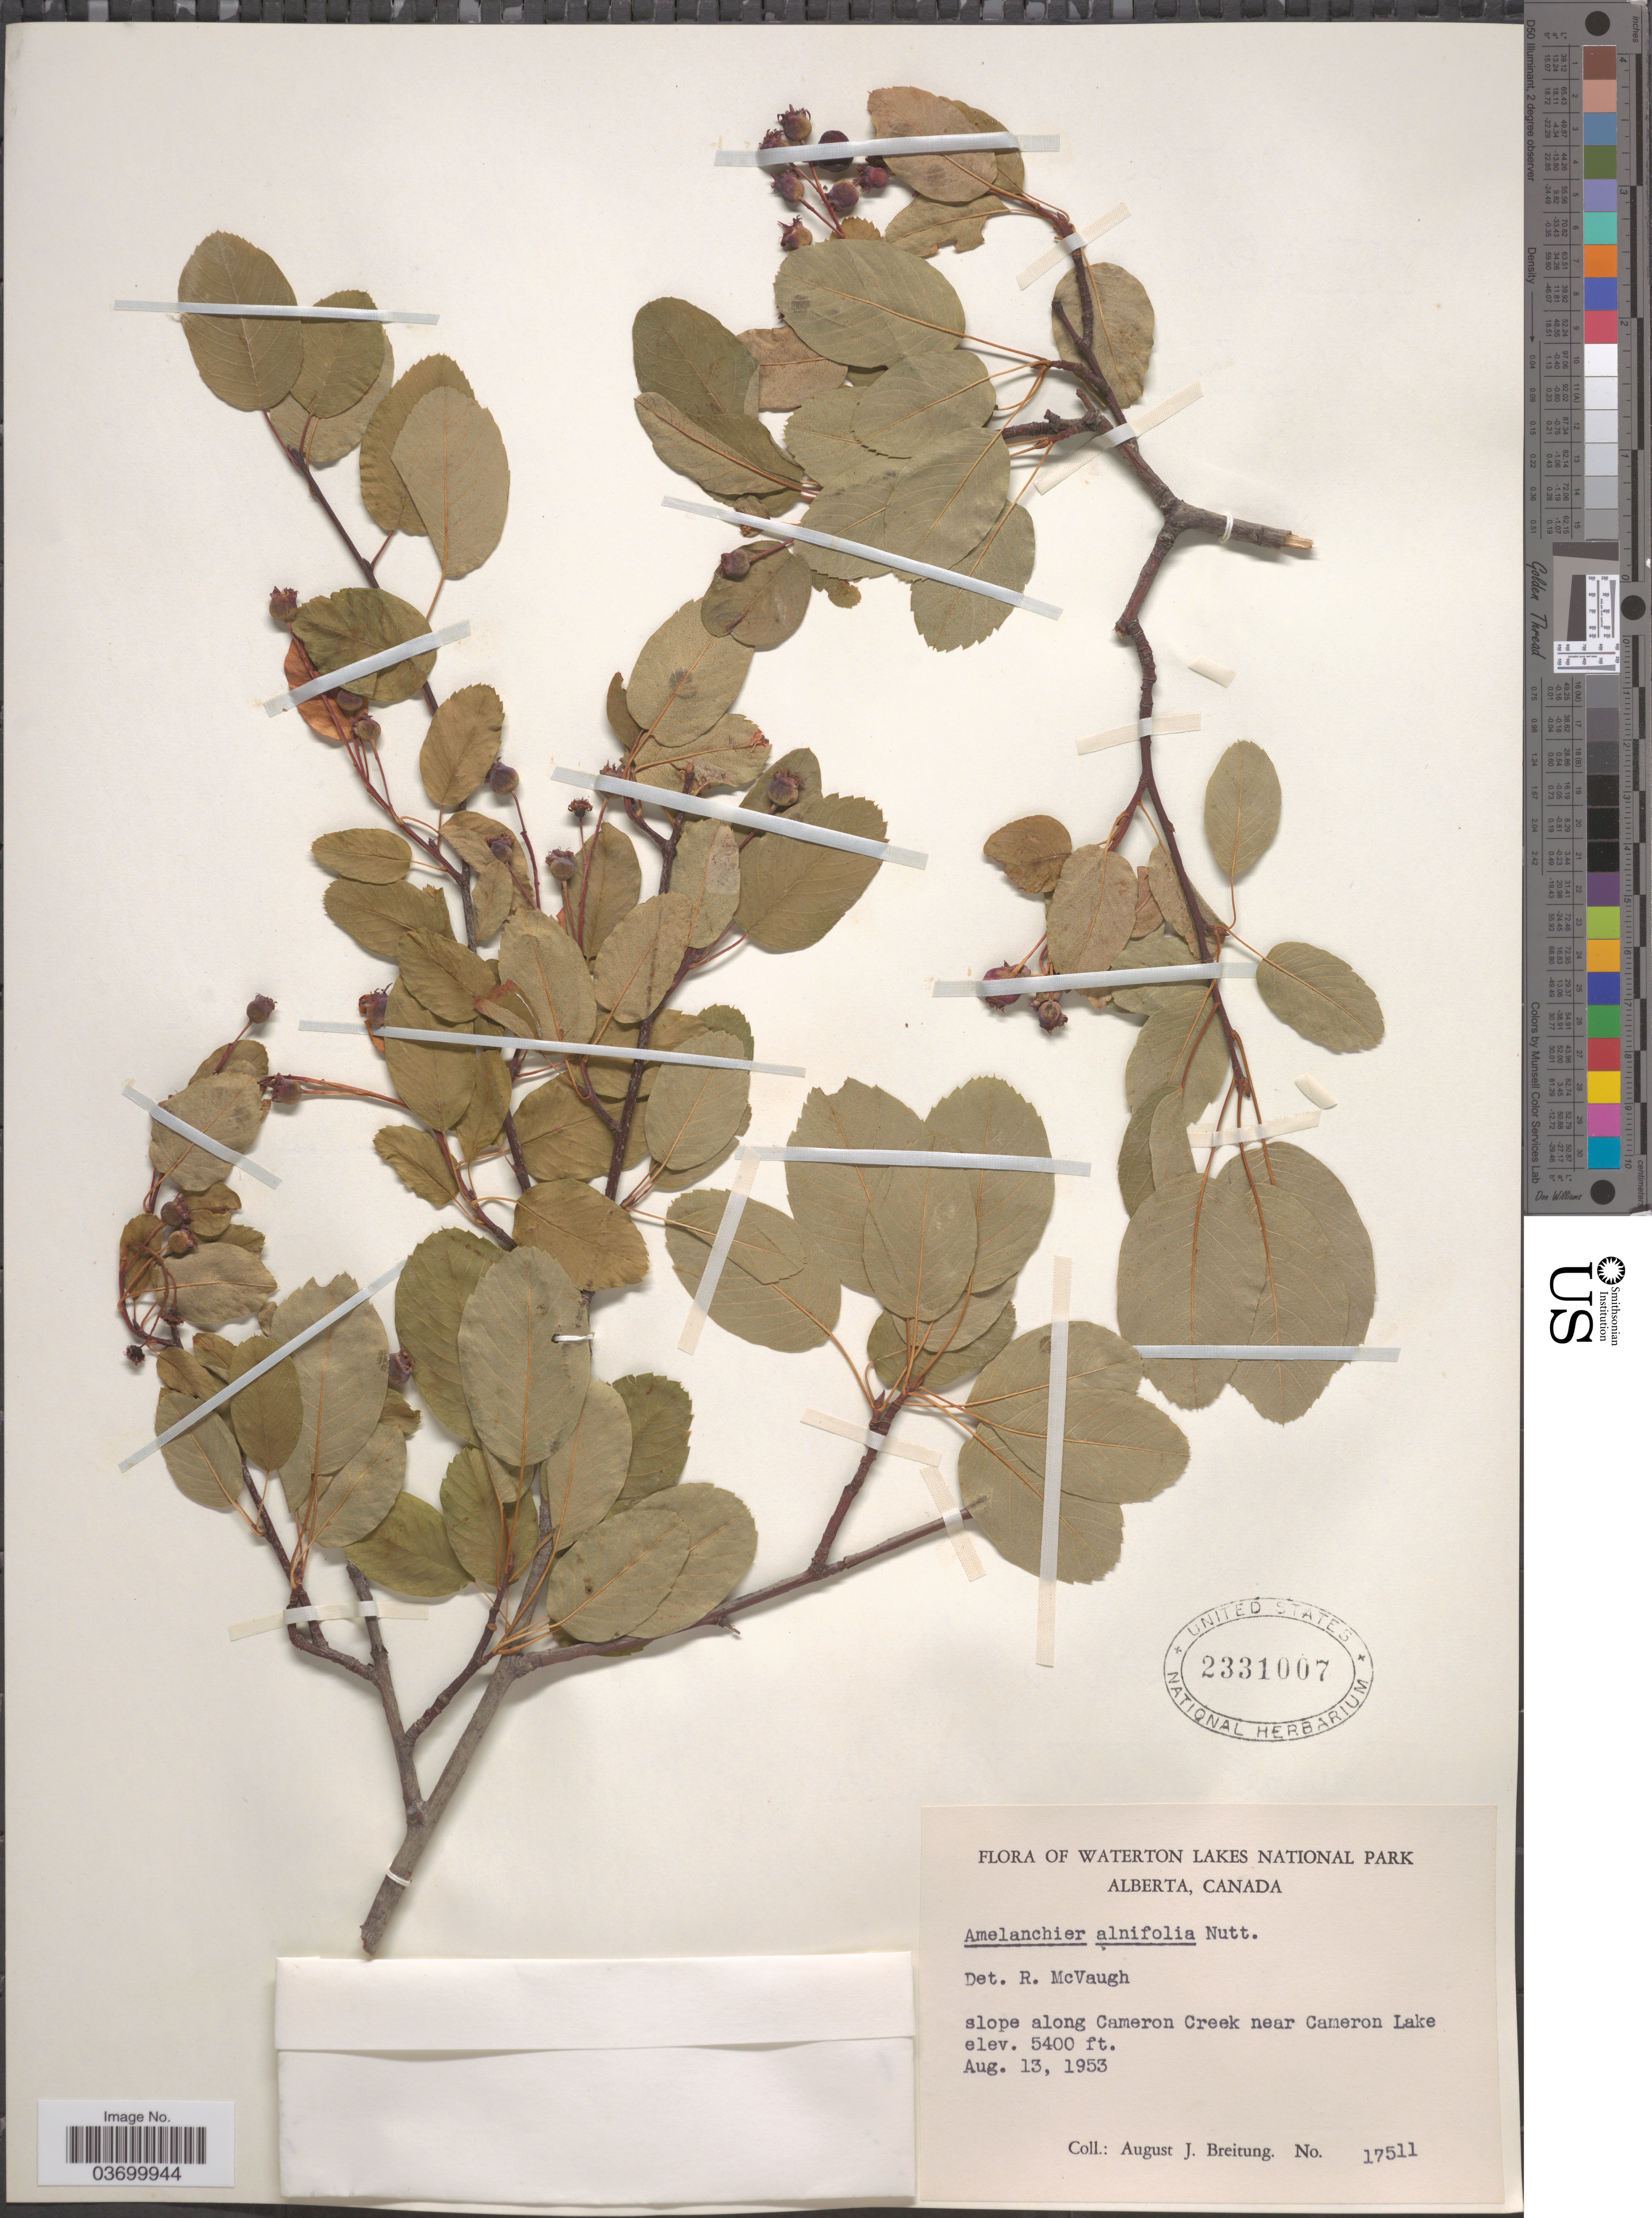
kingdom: Plantae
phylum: Tracheophyta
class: Magnoliopsida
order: Rosales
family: Rosaceae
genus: Amelanchier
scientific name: Amelanchier alnifolia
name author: (Nutt.) Nutt. ex M. Roem.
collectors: A. Breitung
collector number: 17511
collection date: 1953-08-13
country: Canada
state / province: Alberta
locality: Waterton Lakes National Park. Slope along Cameron Creek near Cameron Lake.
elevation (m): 1646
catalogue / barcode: US 2331007